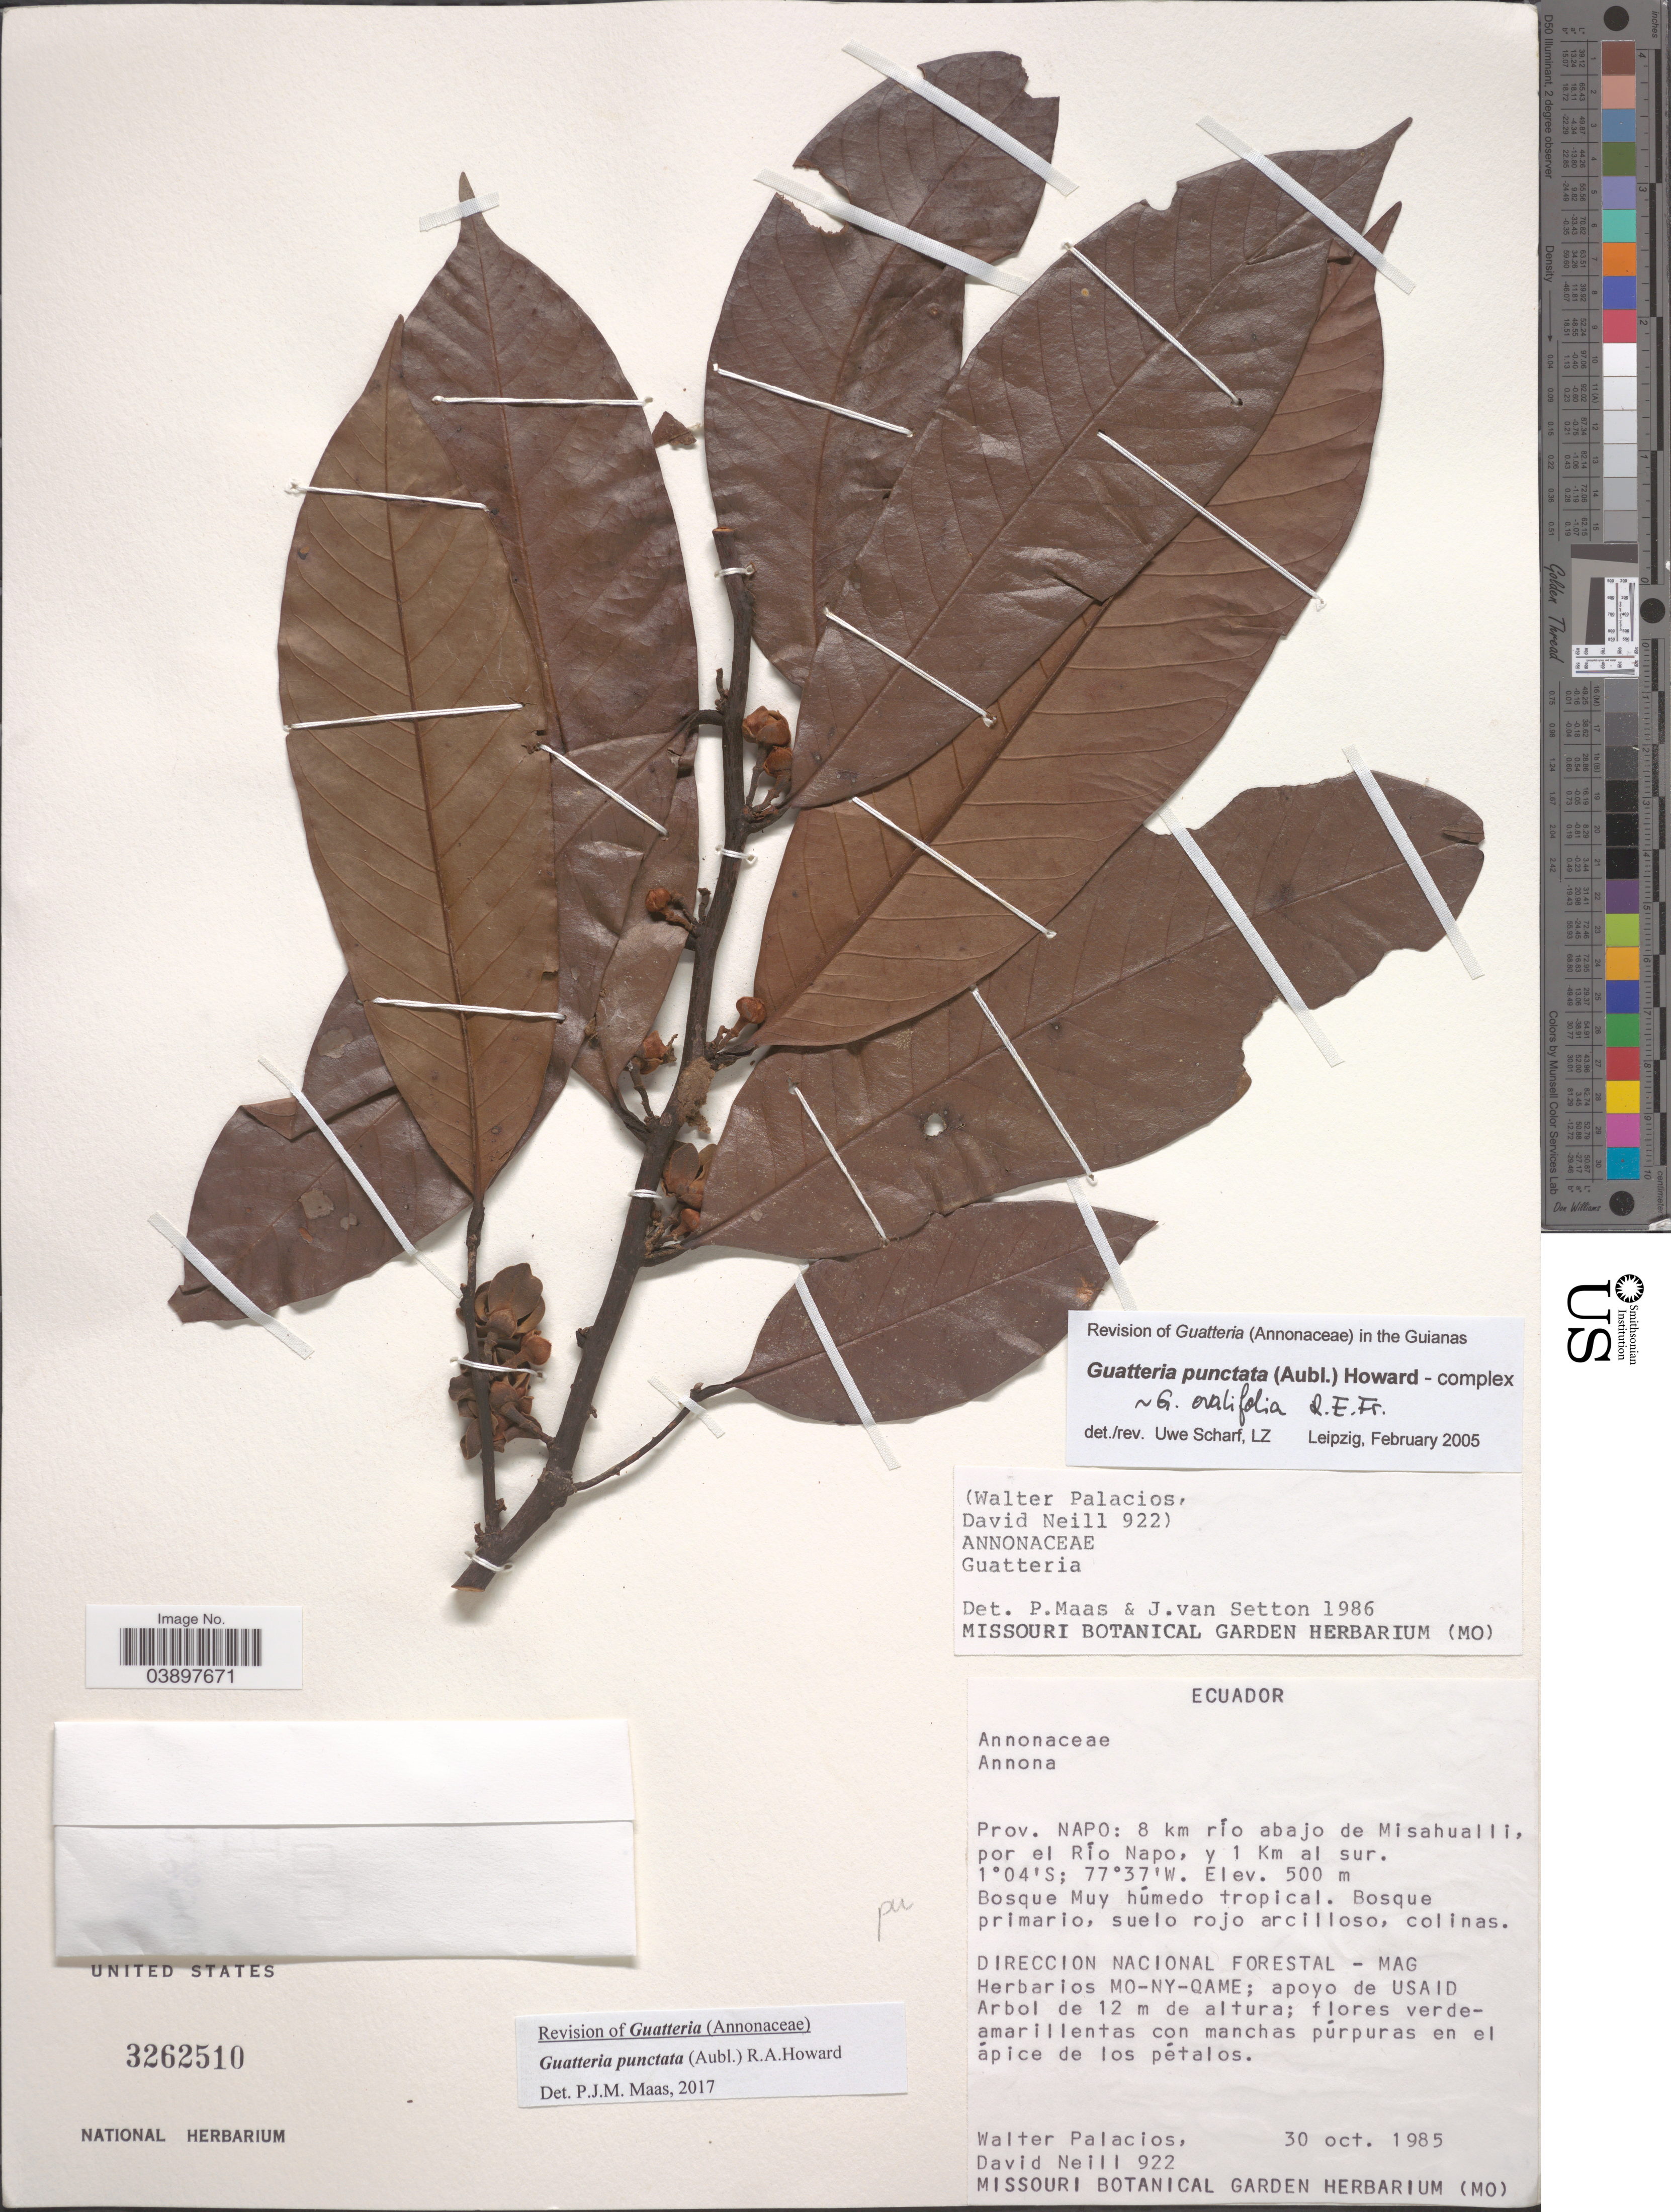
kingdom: Plantae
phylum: Tracheophyta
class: Magnoliopsida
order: Magnoliales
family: Annonaceae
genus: Guatteria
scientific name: Guatteria punctata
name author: (Aubl.) R.A. Howard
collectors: W. Palacios & D. A. Neill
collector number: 922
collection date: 1985-10-30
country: Ecuador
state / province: Napo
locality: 8 km río abajo de Misahualli, por el Río Napo, y 1 km al sur.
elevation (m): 500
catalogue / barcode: US 3262510